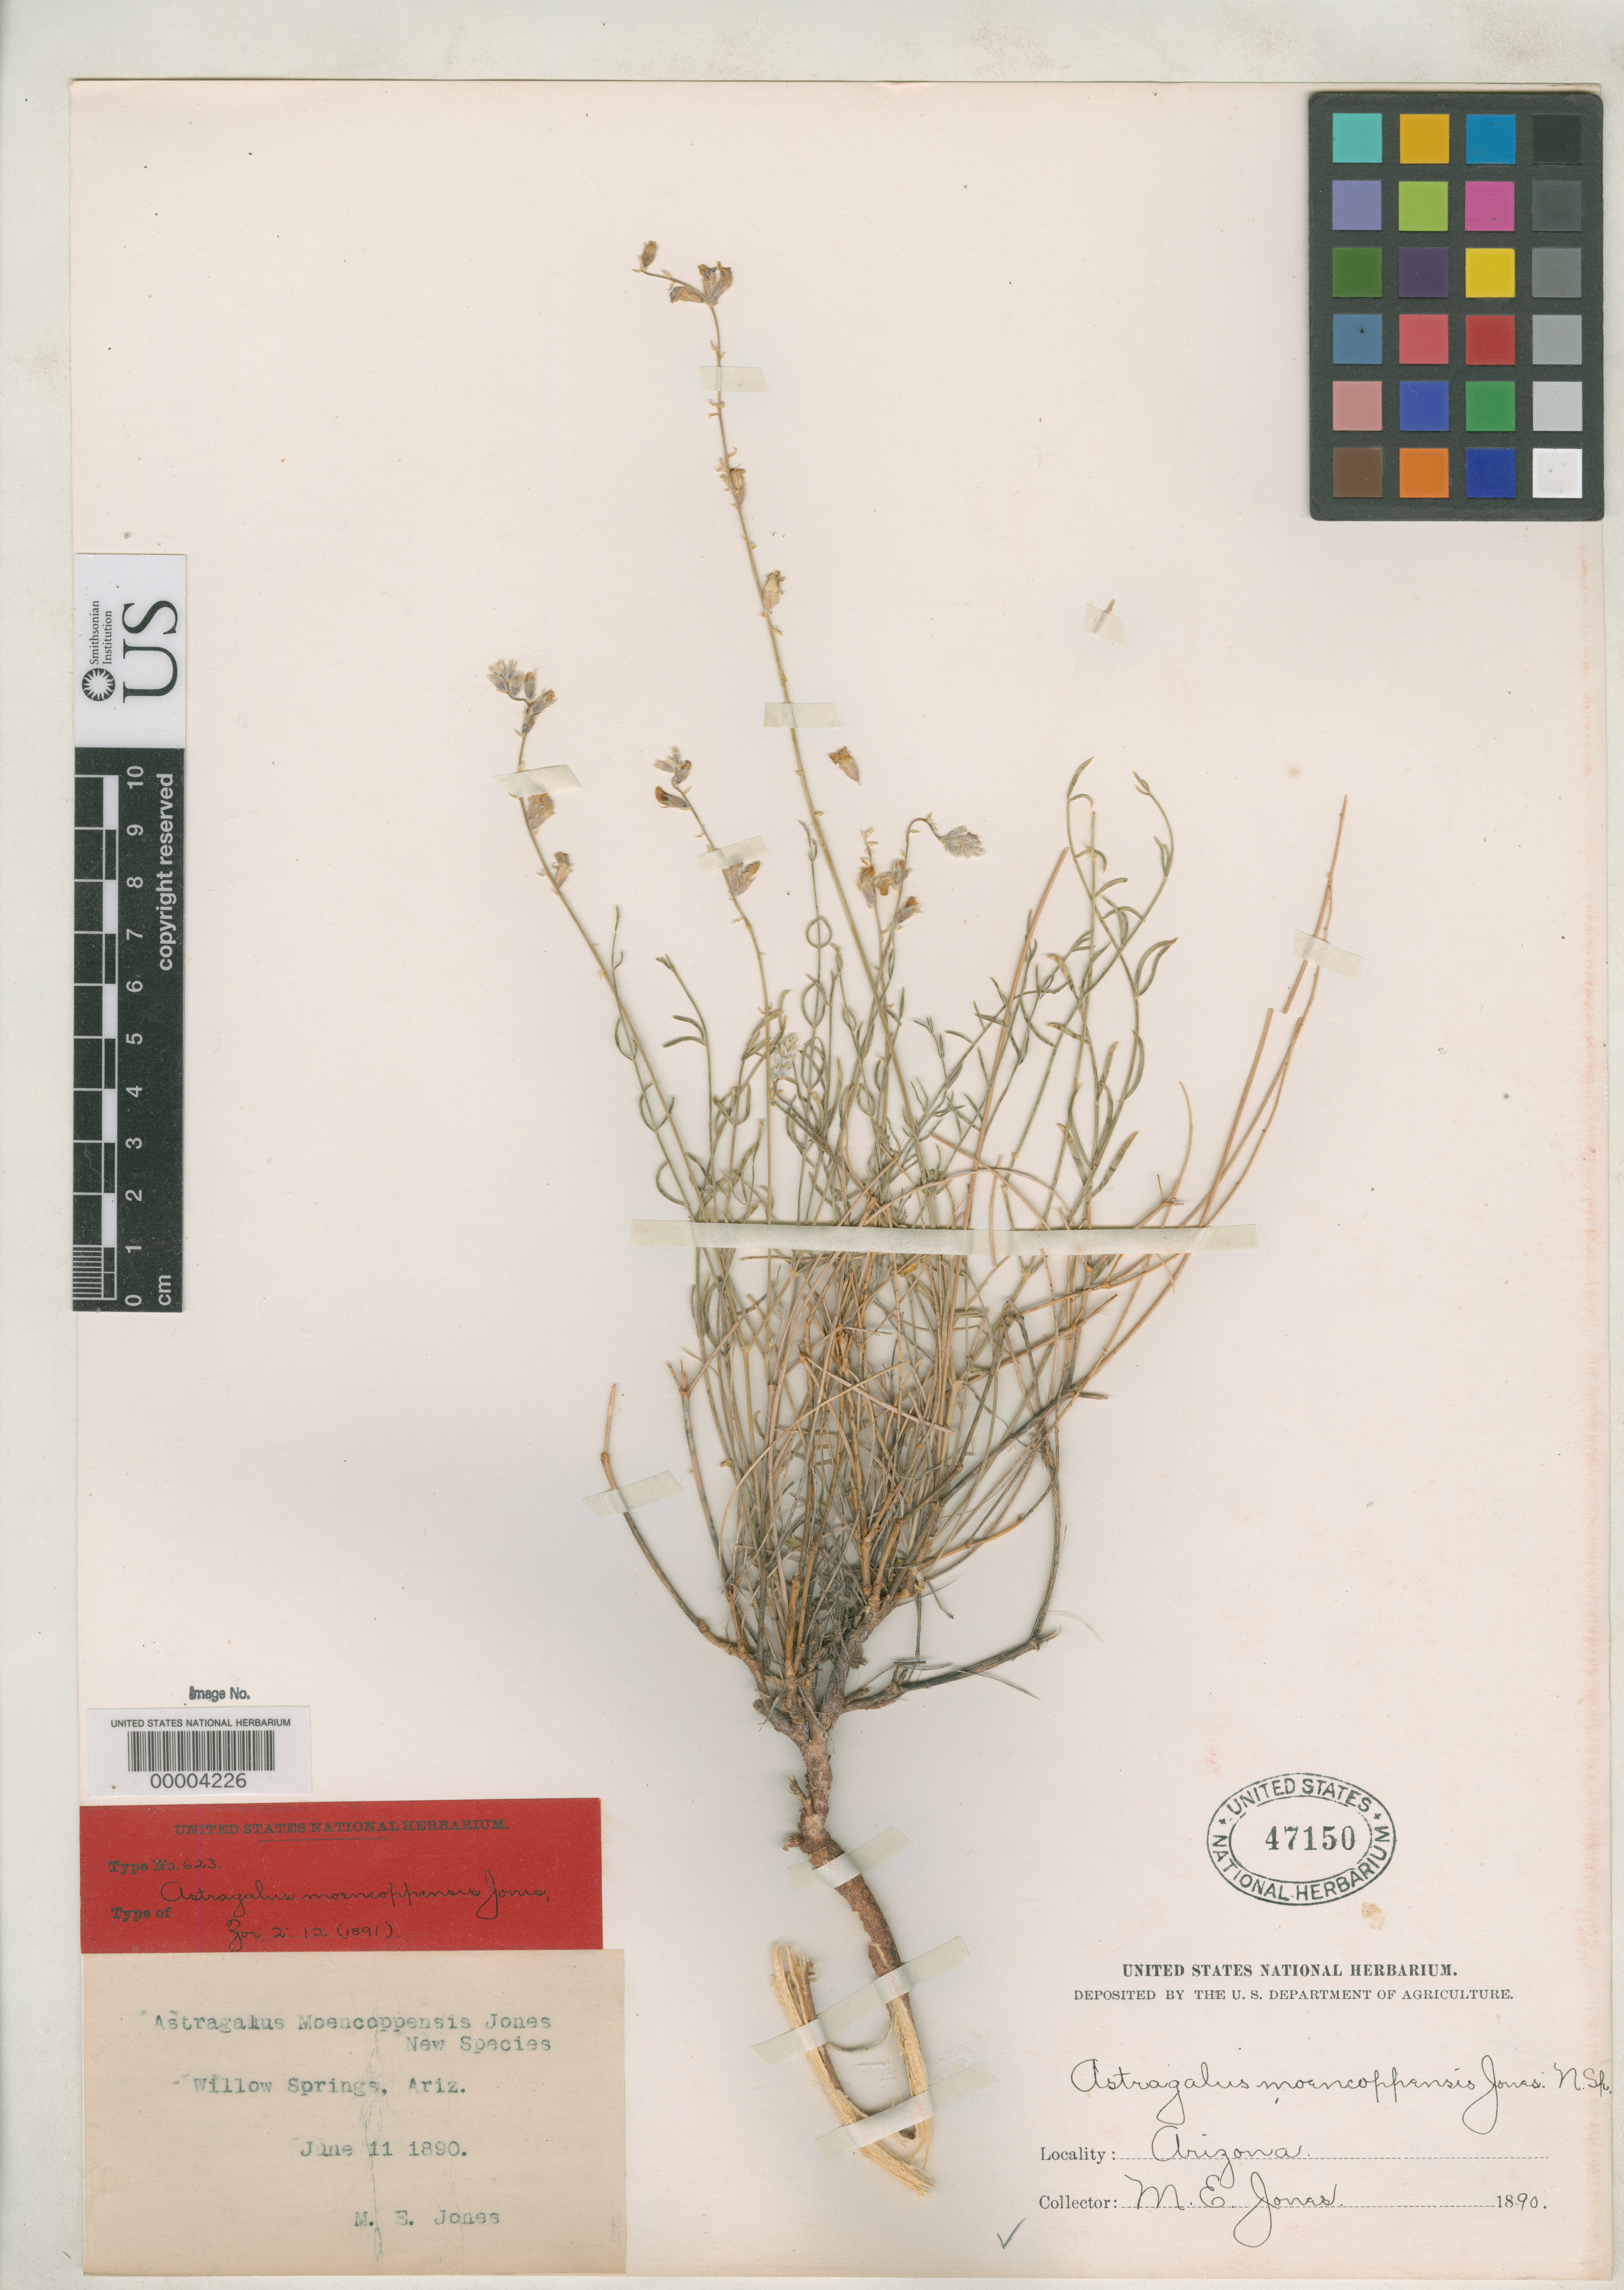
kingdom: Plantae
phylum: Tracheophyta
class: Magnoliopsida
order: Fabales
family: Fabaceae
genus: Astragalus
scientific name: Astragalus moencoppensis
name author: M.E. Jones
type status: Isotype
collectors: M. E. Jones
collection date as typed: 11 Jun 1890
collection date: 1890-06-11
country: United States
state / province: Arizona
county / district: Coconino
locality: Moencoppa plateau, Willow Springs.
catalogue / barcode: US 47150